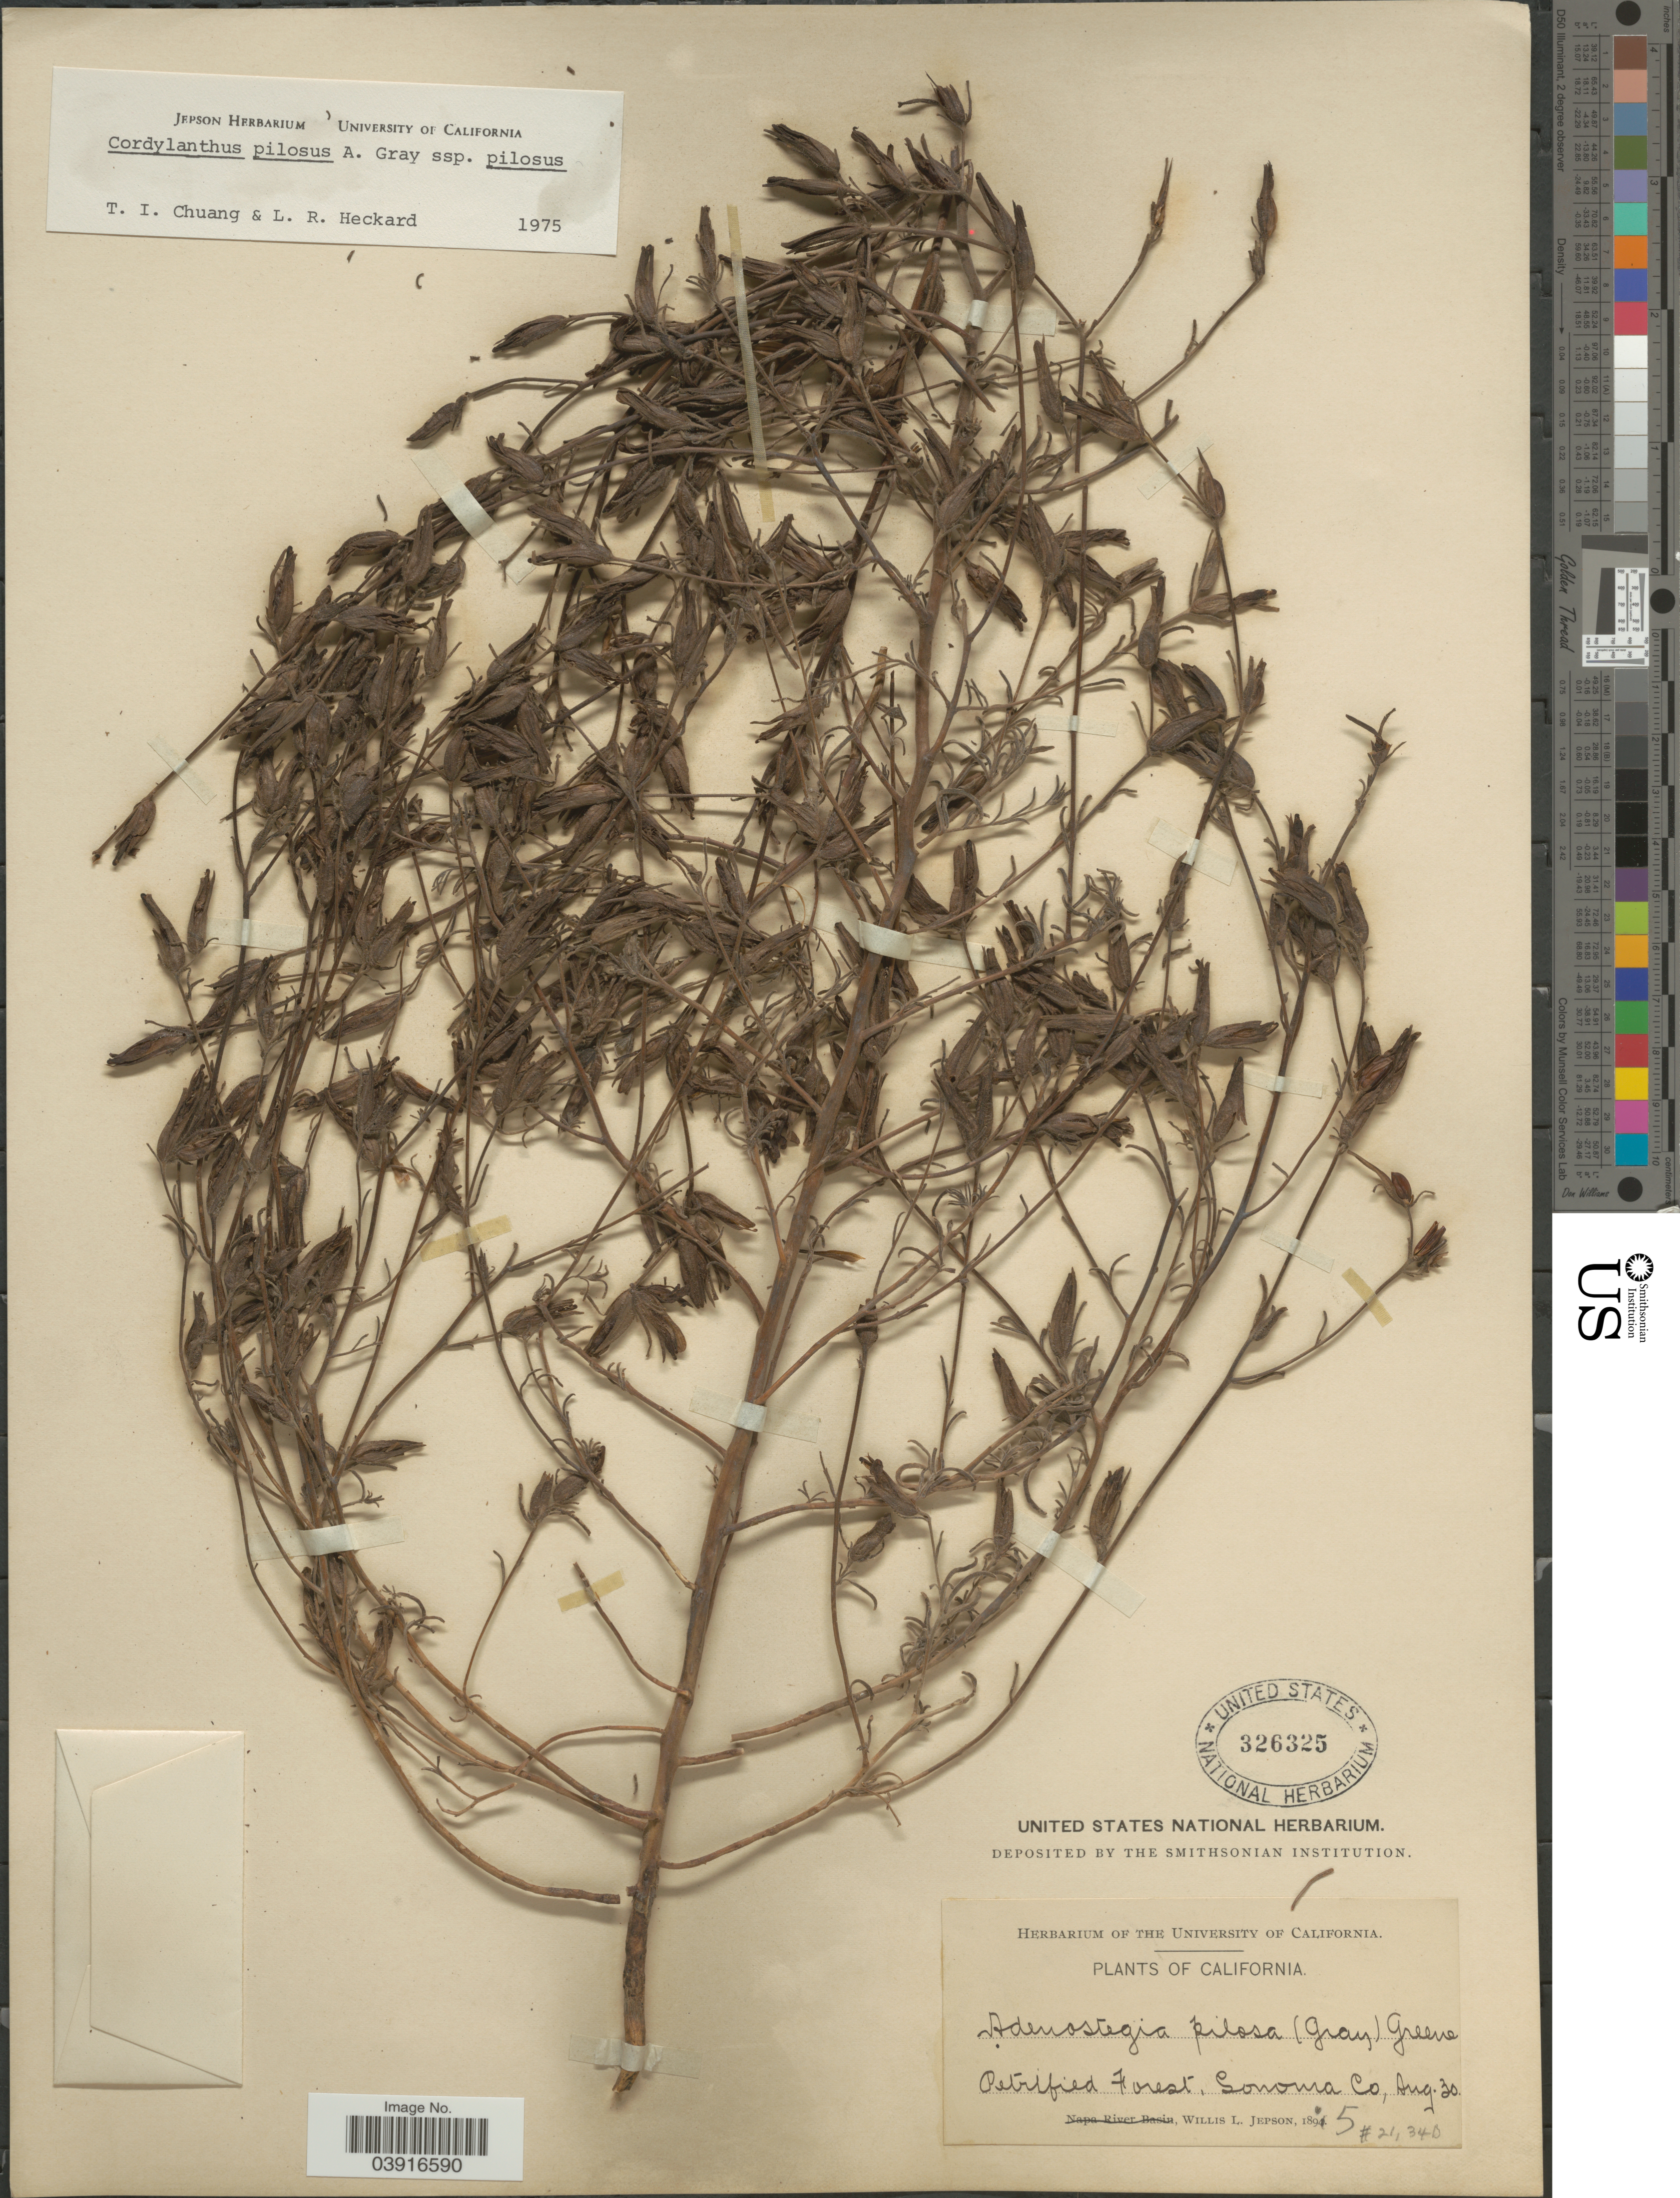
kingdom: Plantae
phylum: Tracheophyta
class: Magnoliopsida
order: Lamiales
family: Orobanchaceae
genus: Cordylanthus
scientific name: Cordylanthus pilosus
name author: A. Gray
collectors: W. L. Jepson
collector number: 21340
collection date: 1895-08-30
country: United States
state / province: California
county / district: Sonoma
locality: Petrified Forest, Sonoma Co.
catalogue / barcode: US 326325